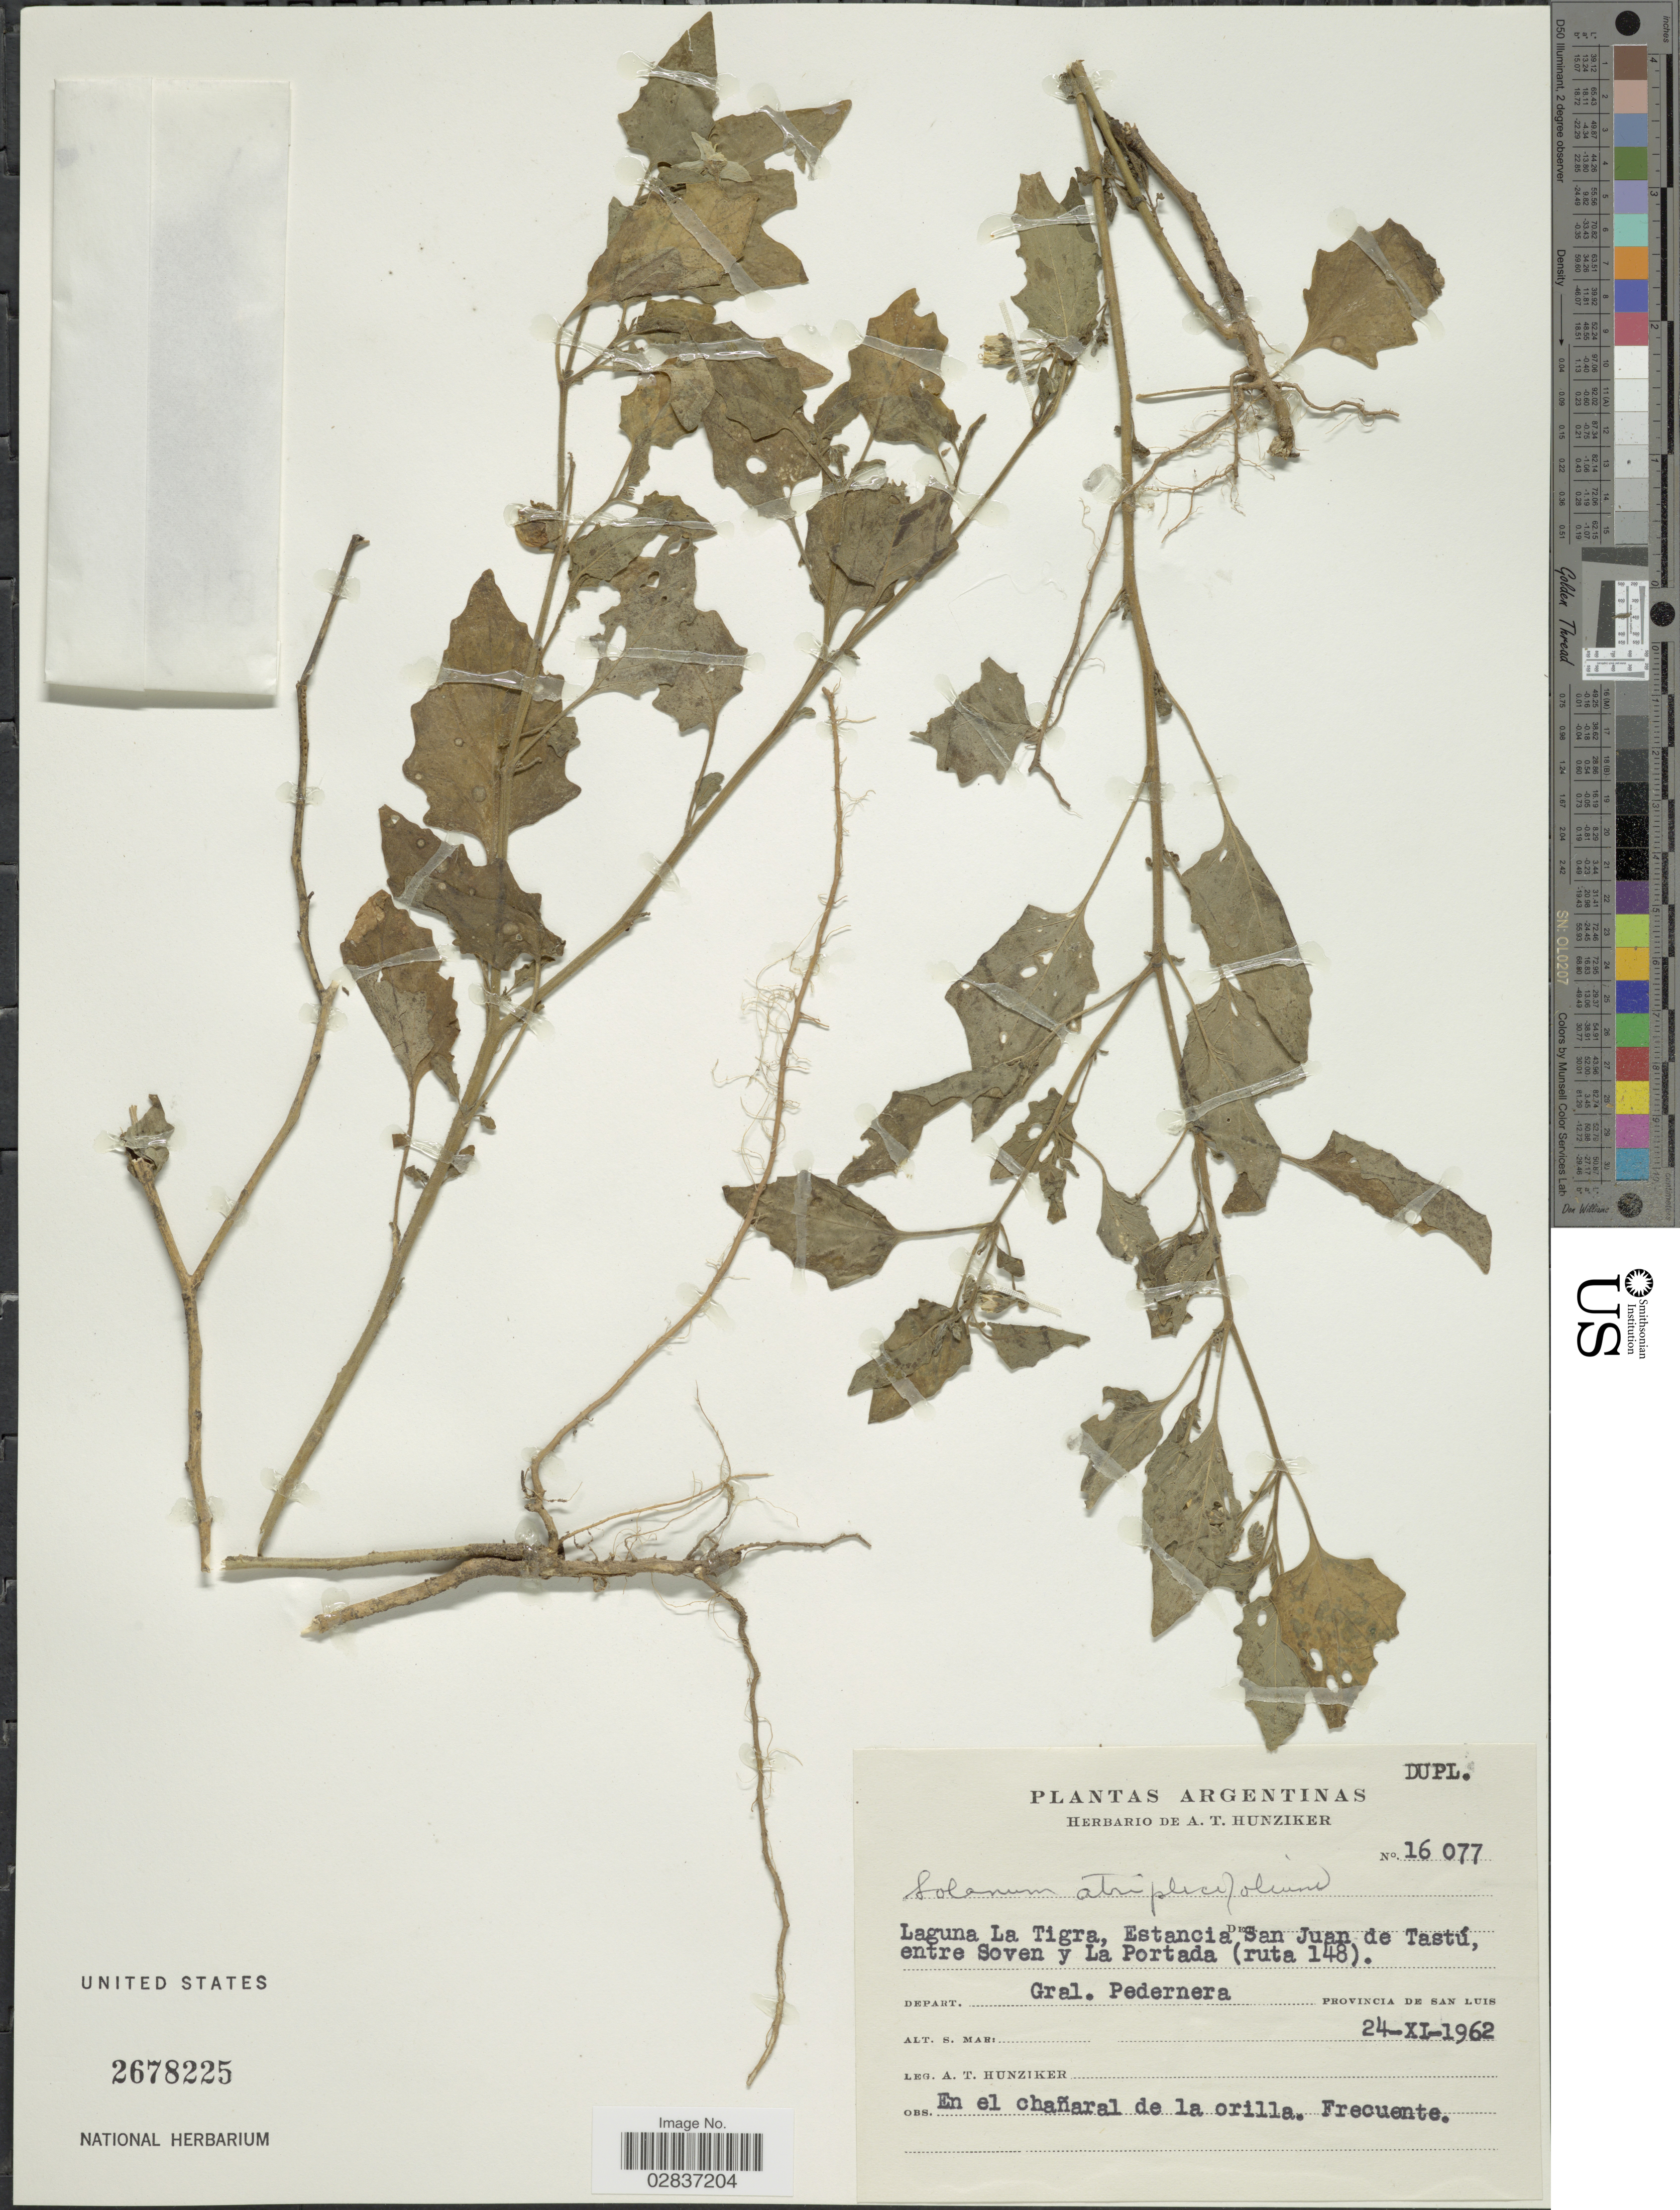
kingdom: Plantae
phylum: Tracheophyta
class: Magnoliopsida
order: Solanales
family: Solanaceae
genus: Solanum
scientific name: Solanum atriplicifolium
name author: Gillies ex Nees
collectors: A. T. Hunziker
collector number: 16077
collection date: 1962-11-24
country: Argentina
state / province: San Luis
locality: Laguna La Tigra, Estancia San Juan de Tastú, entre Soven y La Portada (ruta 148), Depart. Gral. Pedernera. Provincia de San Luis.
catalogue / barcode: US 2678225